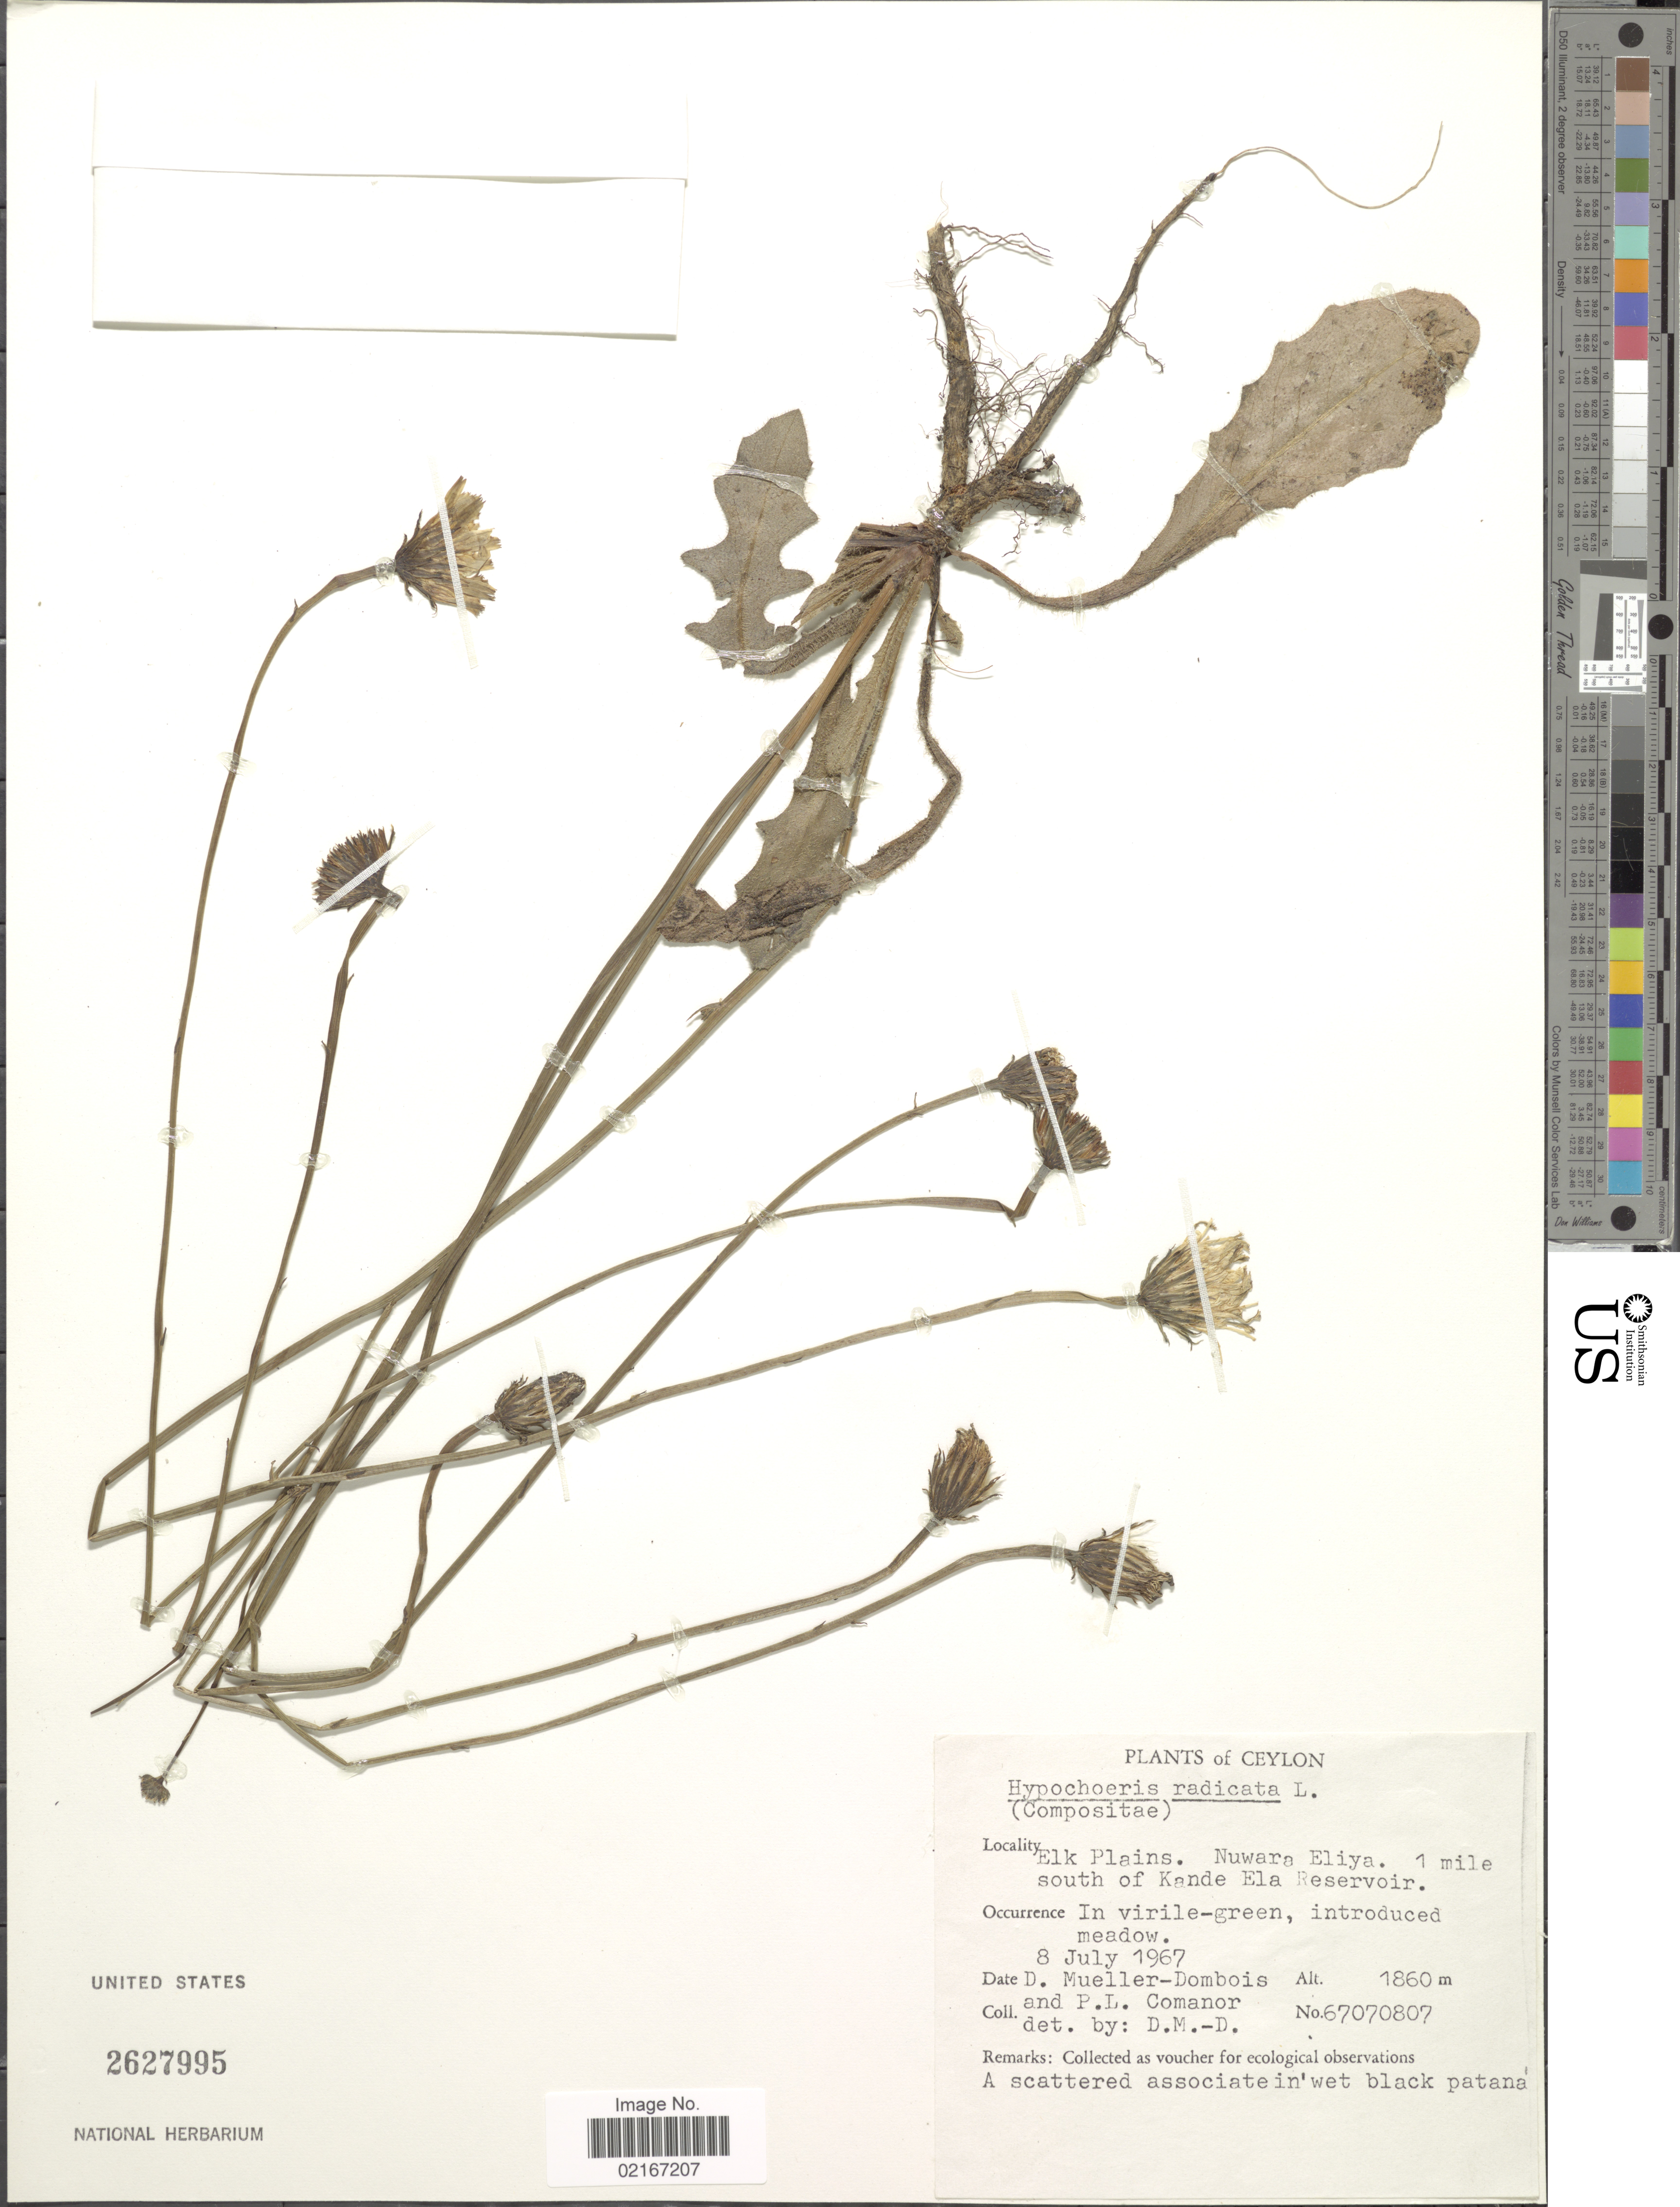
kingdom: Plantae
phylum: Tracheophyta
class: Magnoliopsida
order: Asterales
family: Asteraceae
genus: Hypochaeris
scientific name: Hypochaeris radicata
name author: L.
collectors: D. Mueller-Dombois & P. Comanor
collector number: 67070807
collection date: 1967-07-08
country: Sri Lanka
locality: Ceylon, Elk Plains, Nuwara Eliya, 1 mile south of Kande Ela Reservoir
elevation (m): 1860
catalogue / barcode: US 2627995